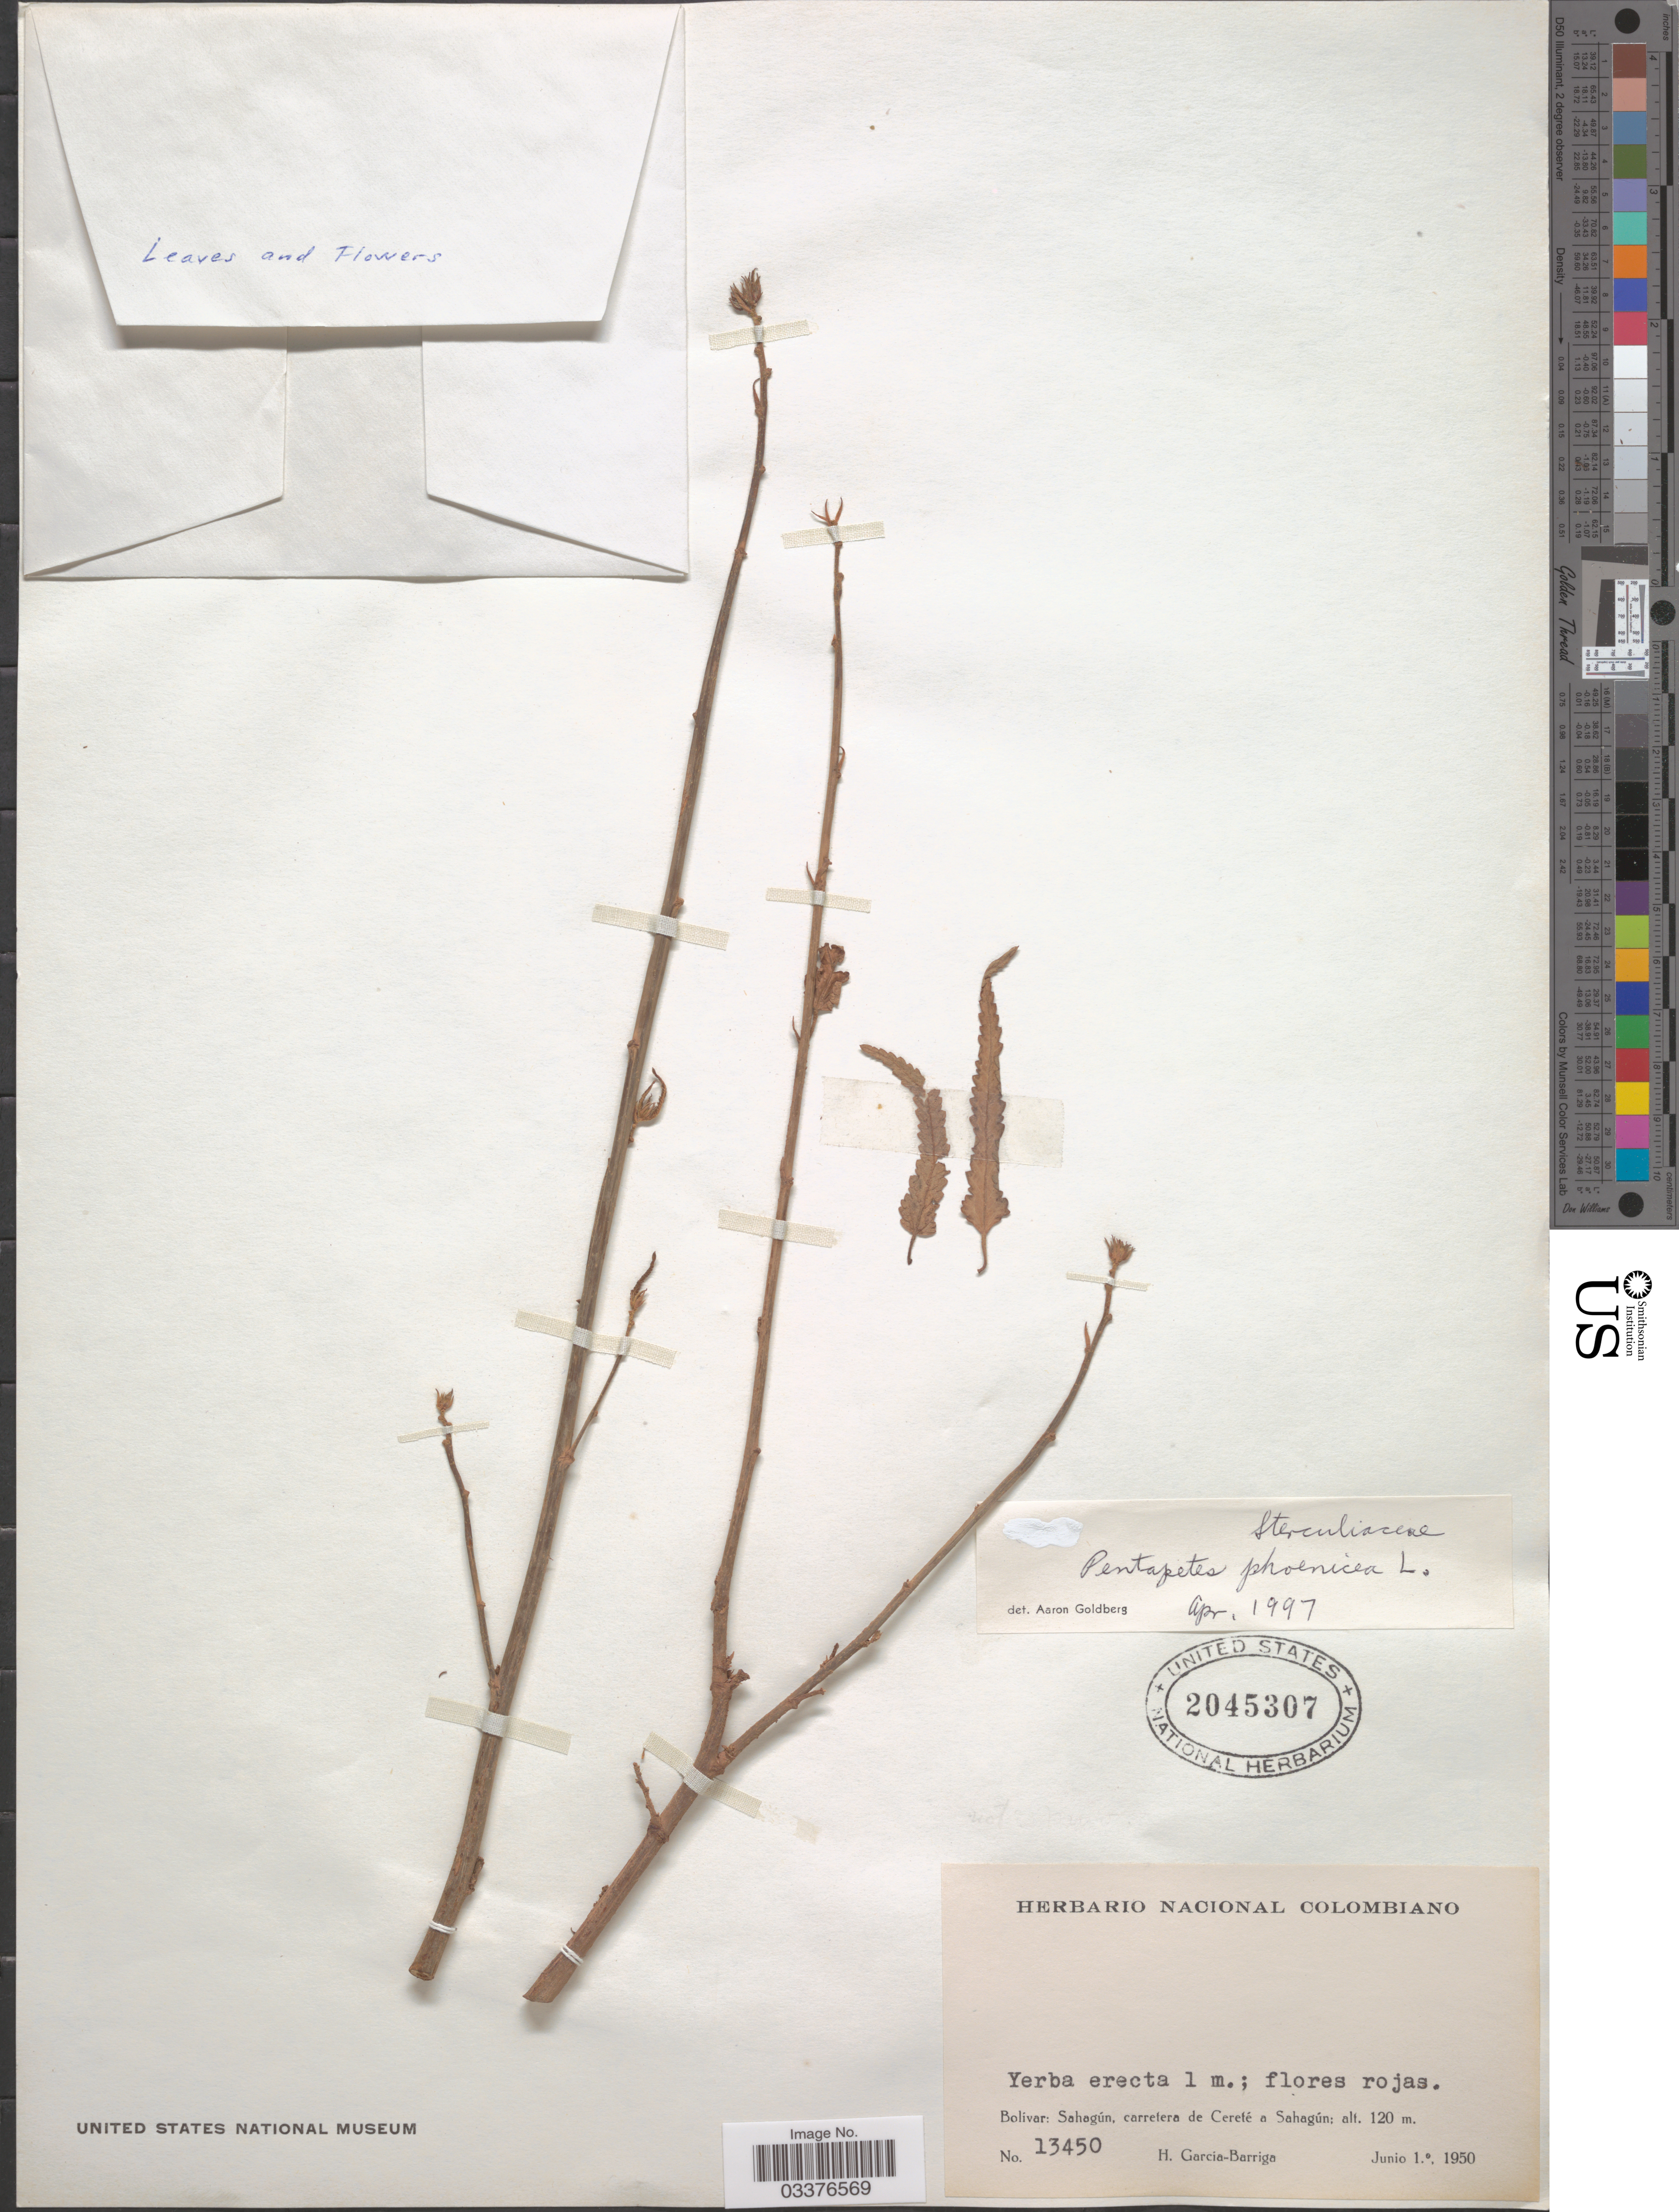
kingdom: Plantae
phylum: Tracheophyta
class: Magnoliopsida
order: Malvales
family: Malvaceae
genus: Pentapetes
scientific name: Pentapetes phoenicea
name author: L.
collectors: H. García Barriga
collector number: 13450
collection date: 1950-06-01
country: Colombia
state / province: Bolívar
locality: Sahagún, carretera de Cereté a Sahagún.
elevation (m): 120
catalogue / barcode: US 2045307